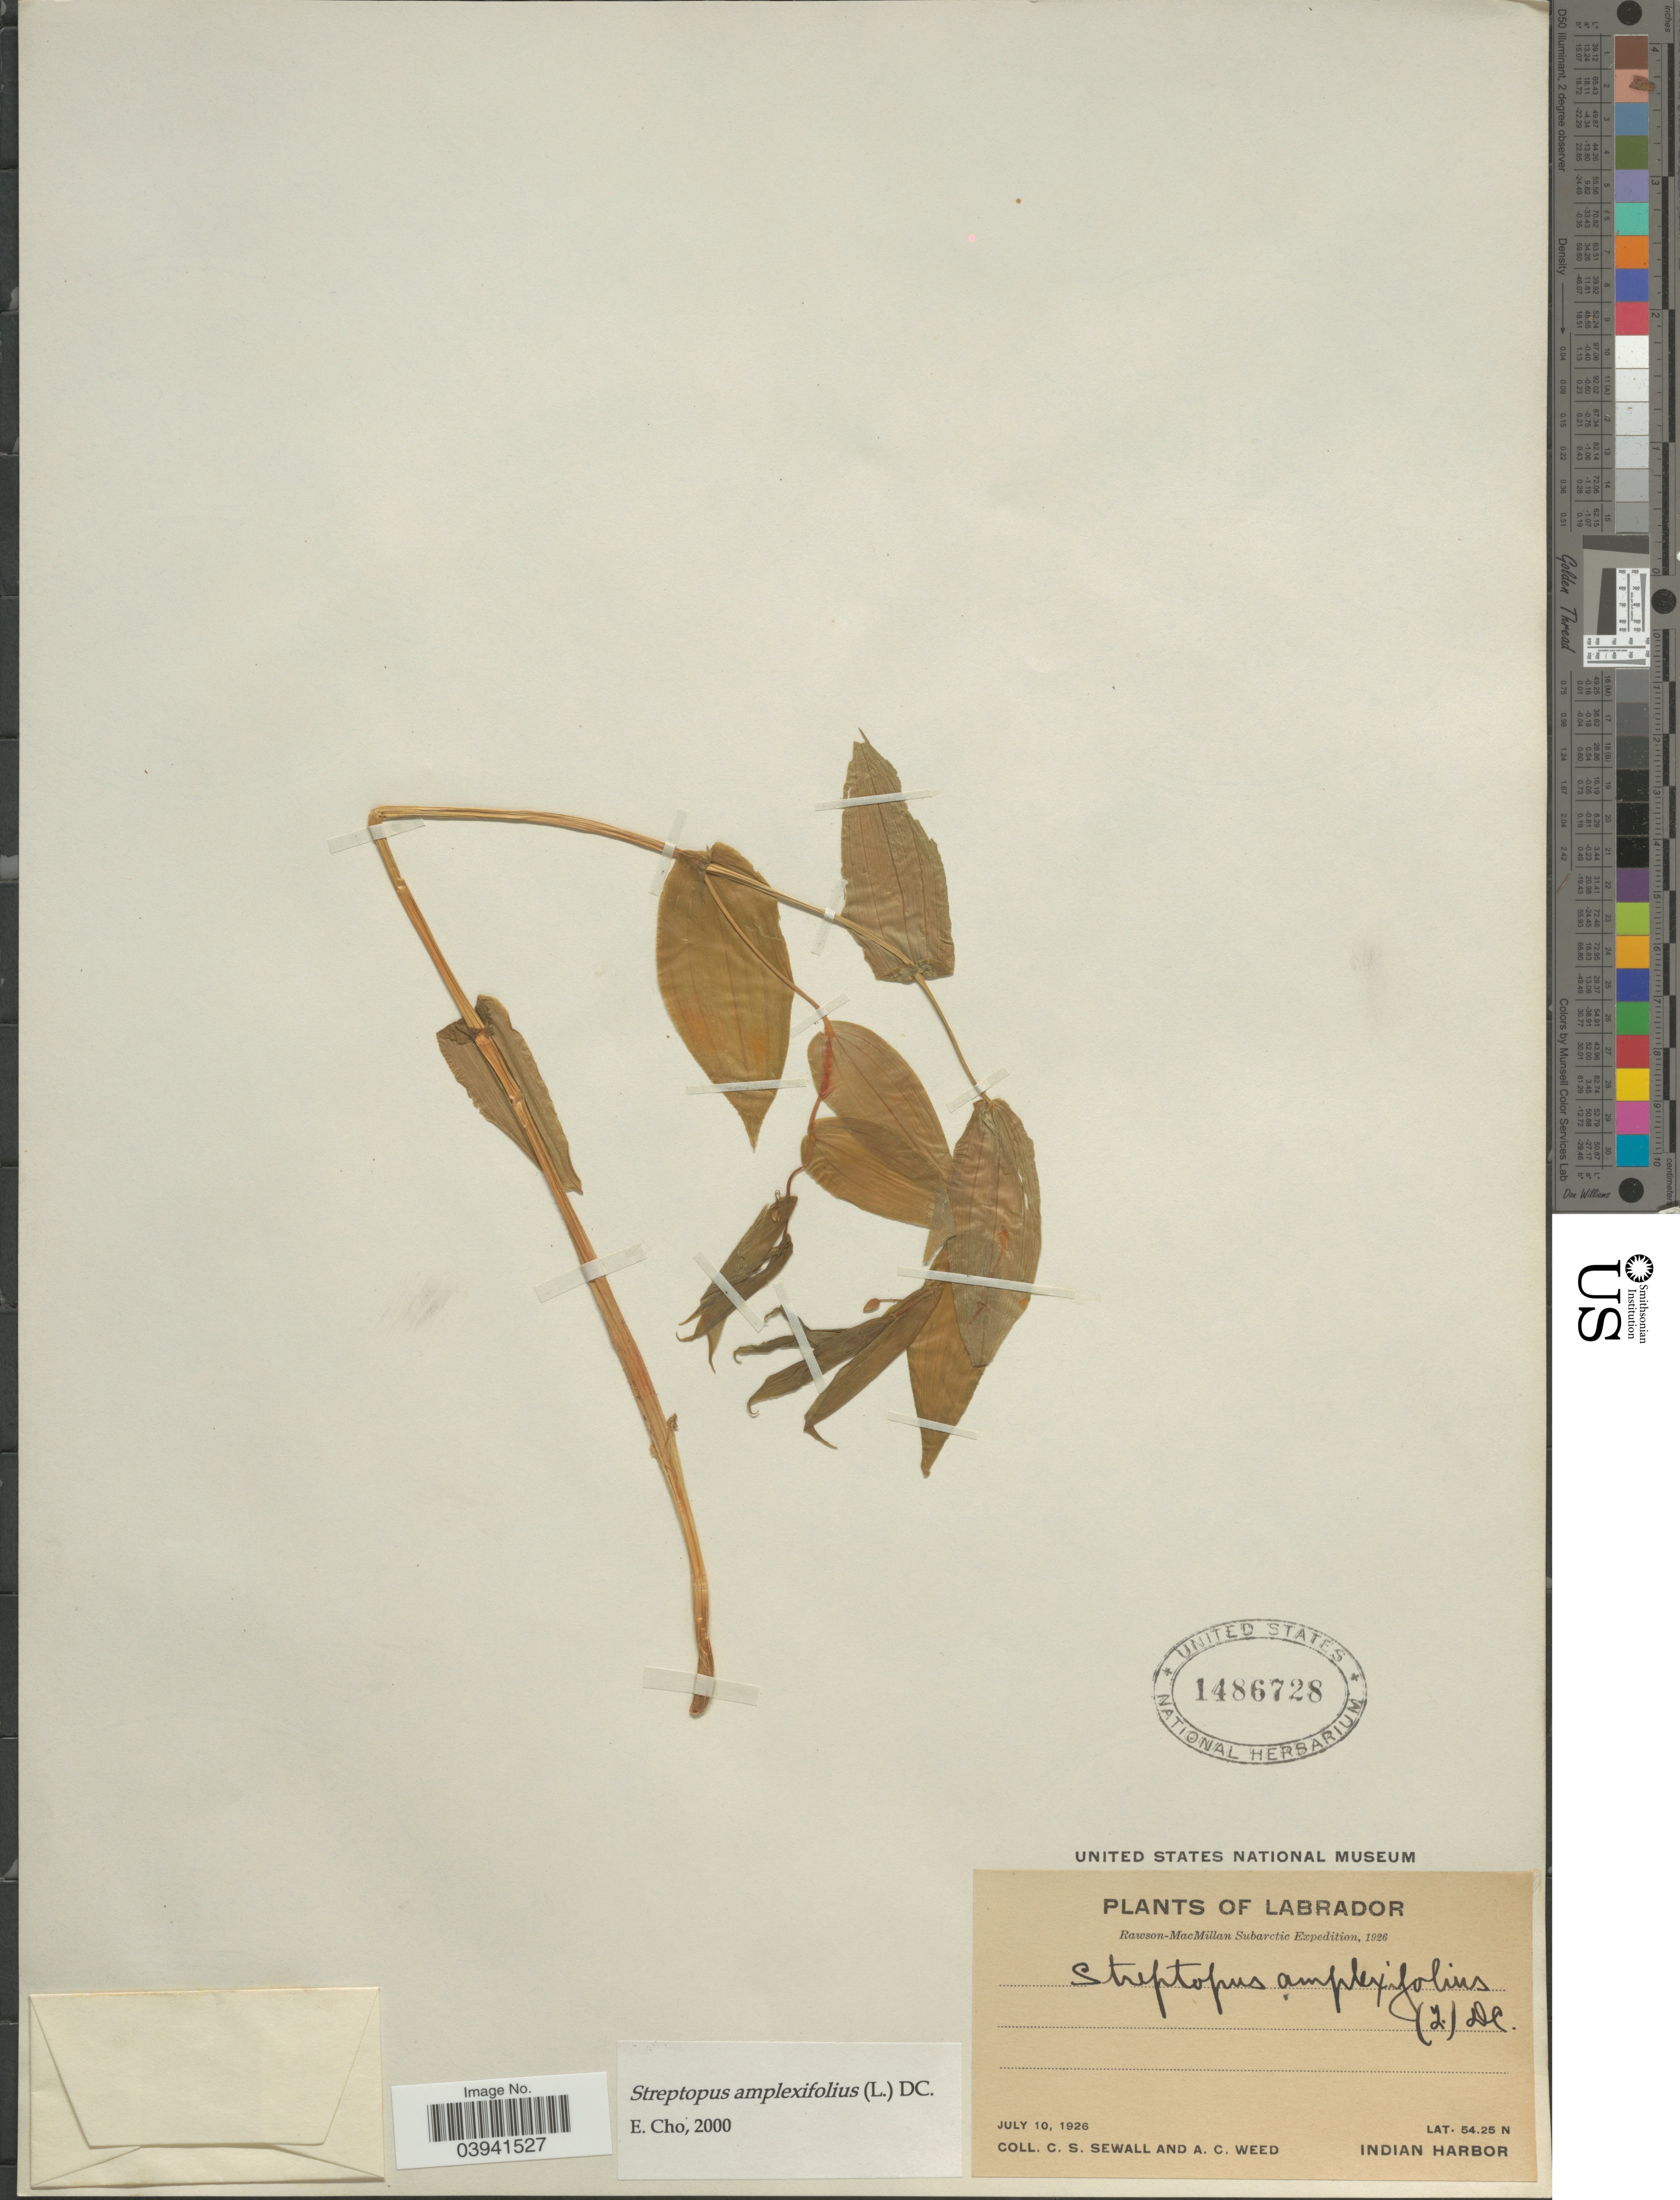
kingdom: Plantae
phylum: Tracheophyta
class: Liliopsida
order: Liliales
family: Liliaceae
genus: Streptopus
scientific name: Streptopus amplexifolius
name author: (L.) DC.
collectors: C. Sewall & A. Weed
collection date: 1926-07-10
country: Canada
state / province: Newfoundland and Labrador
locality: Labrador. Indian Harbor.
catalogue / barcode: US 1486728